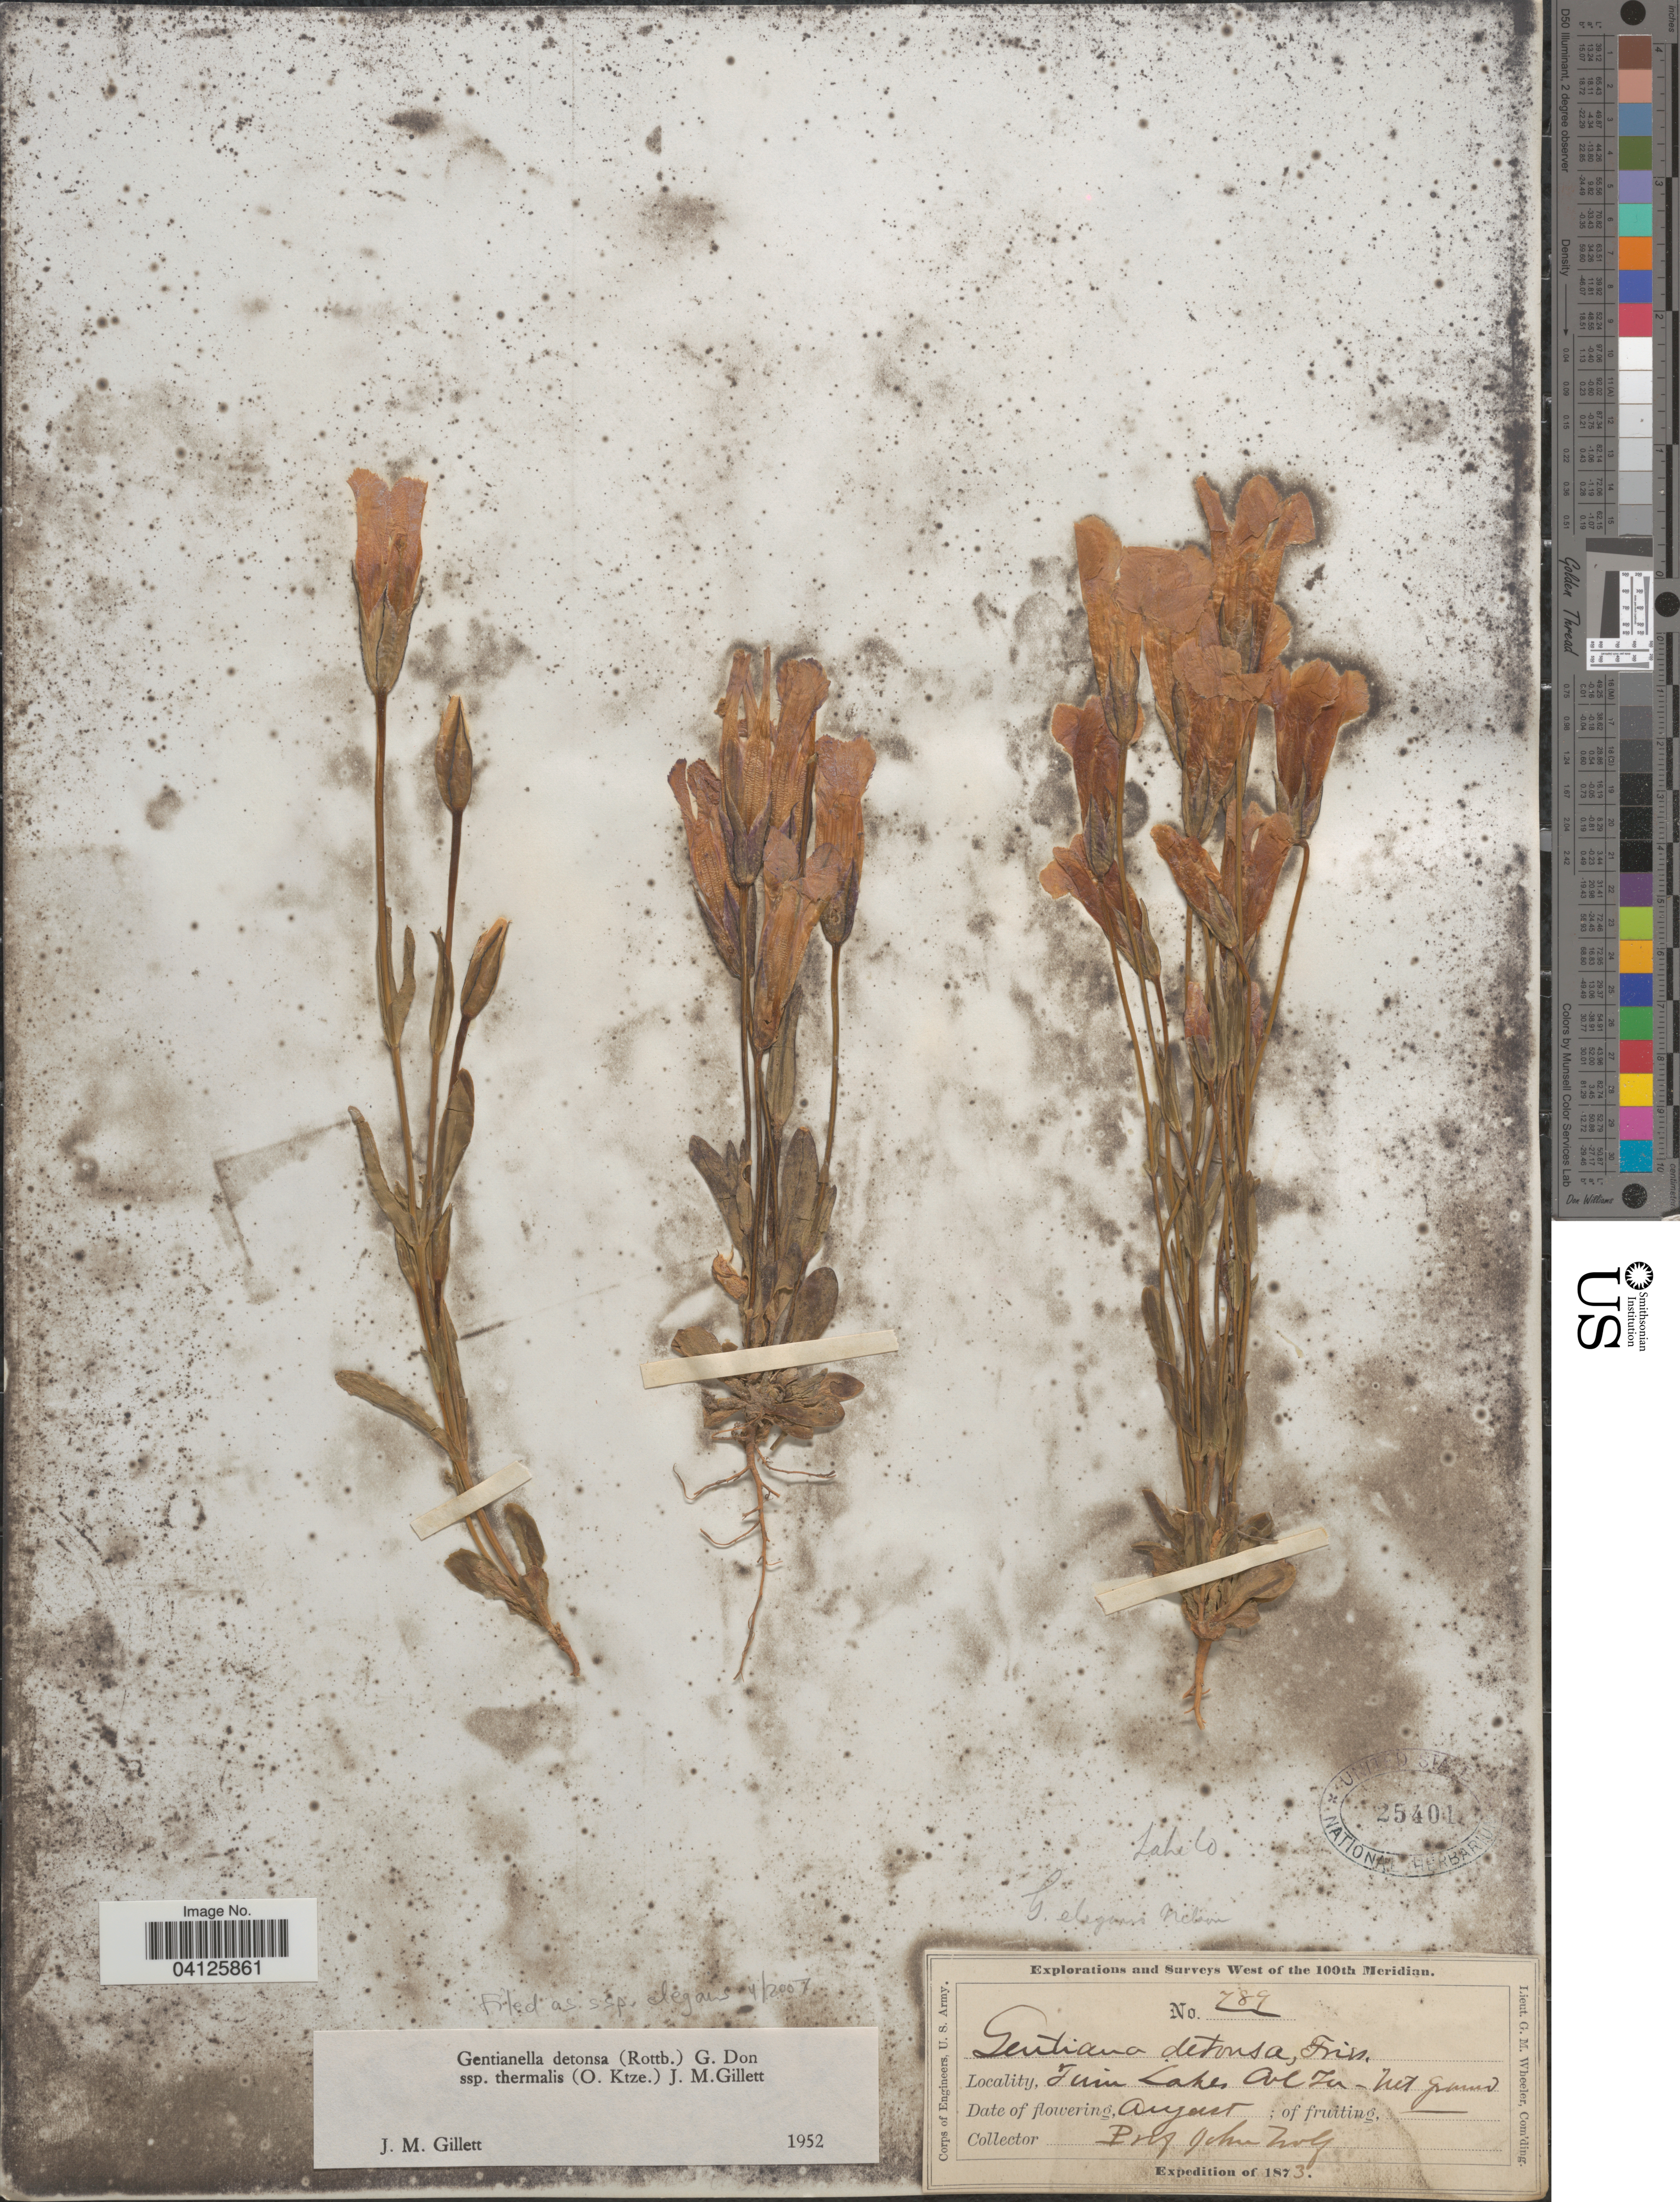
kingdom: Plantae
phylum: Tracheophyta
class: Magnoliopsida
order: Gentianales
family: Gentianaceae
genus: Gentianella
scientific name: Gentianella detonsa subsp. elegans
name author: (A. Gray) J.M. Gillett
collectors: J. Wolf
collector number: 789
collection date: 1873-08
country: United States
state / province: Colorado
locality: Twin Lakes. Lake Co. Explorations and Surveys West of the 100th Meridian. Expedition of 1873.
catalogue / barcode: US 25401